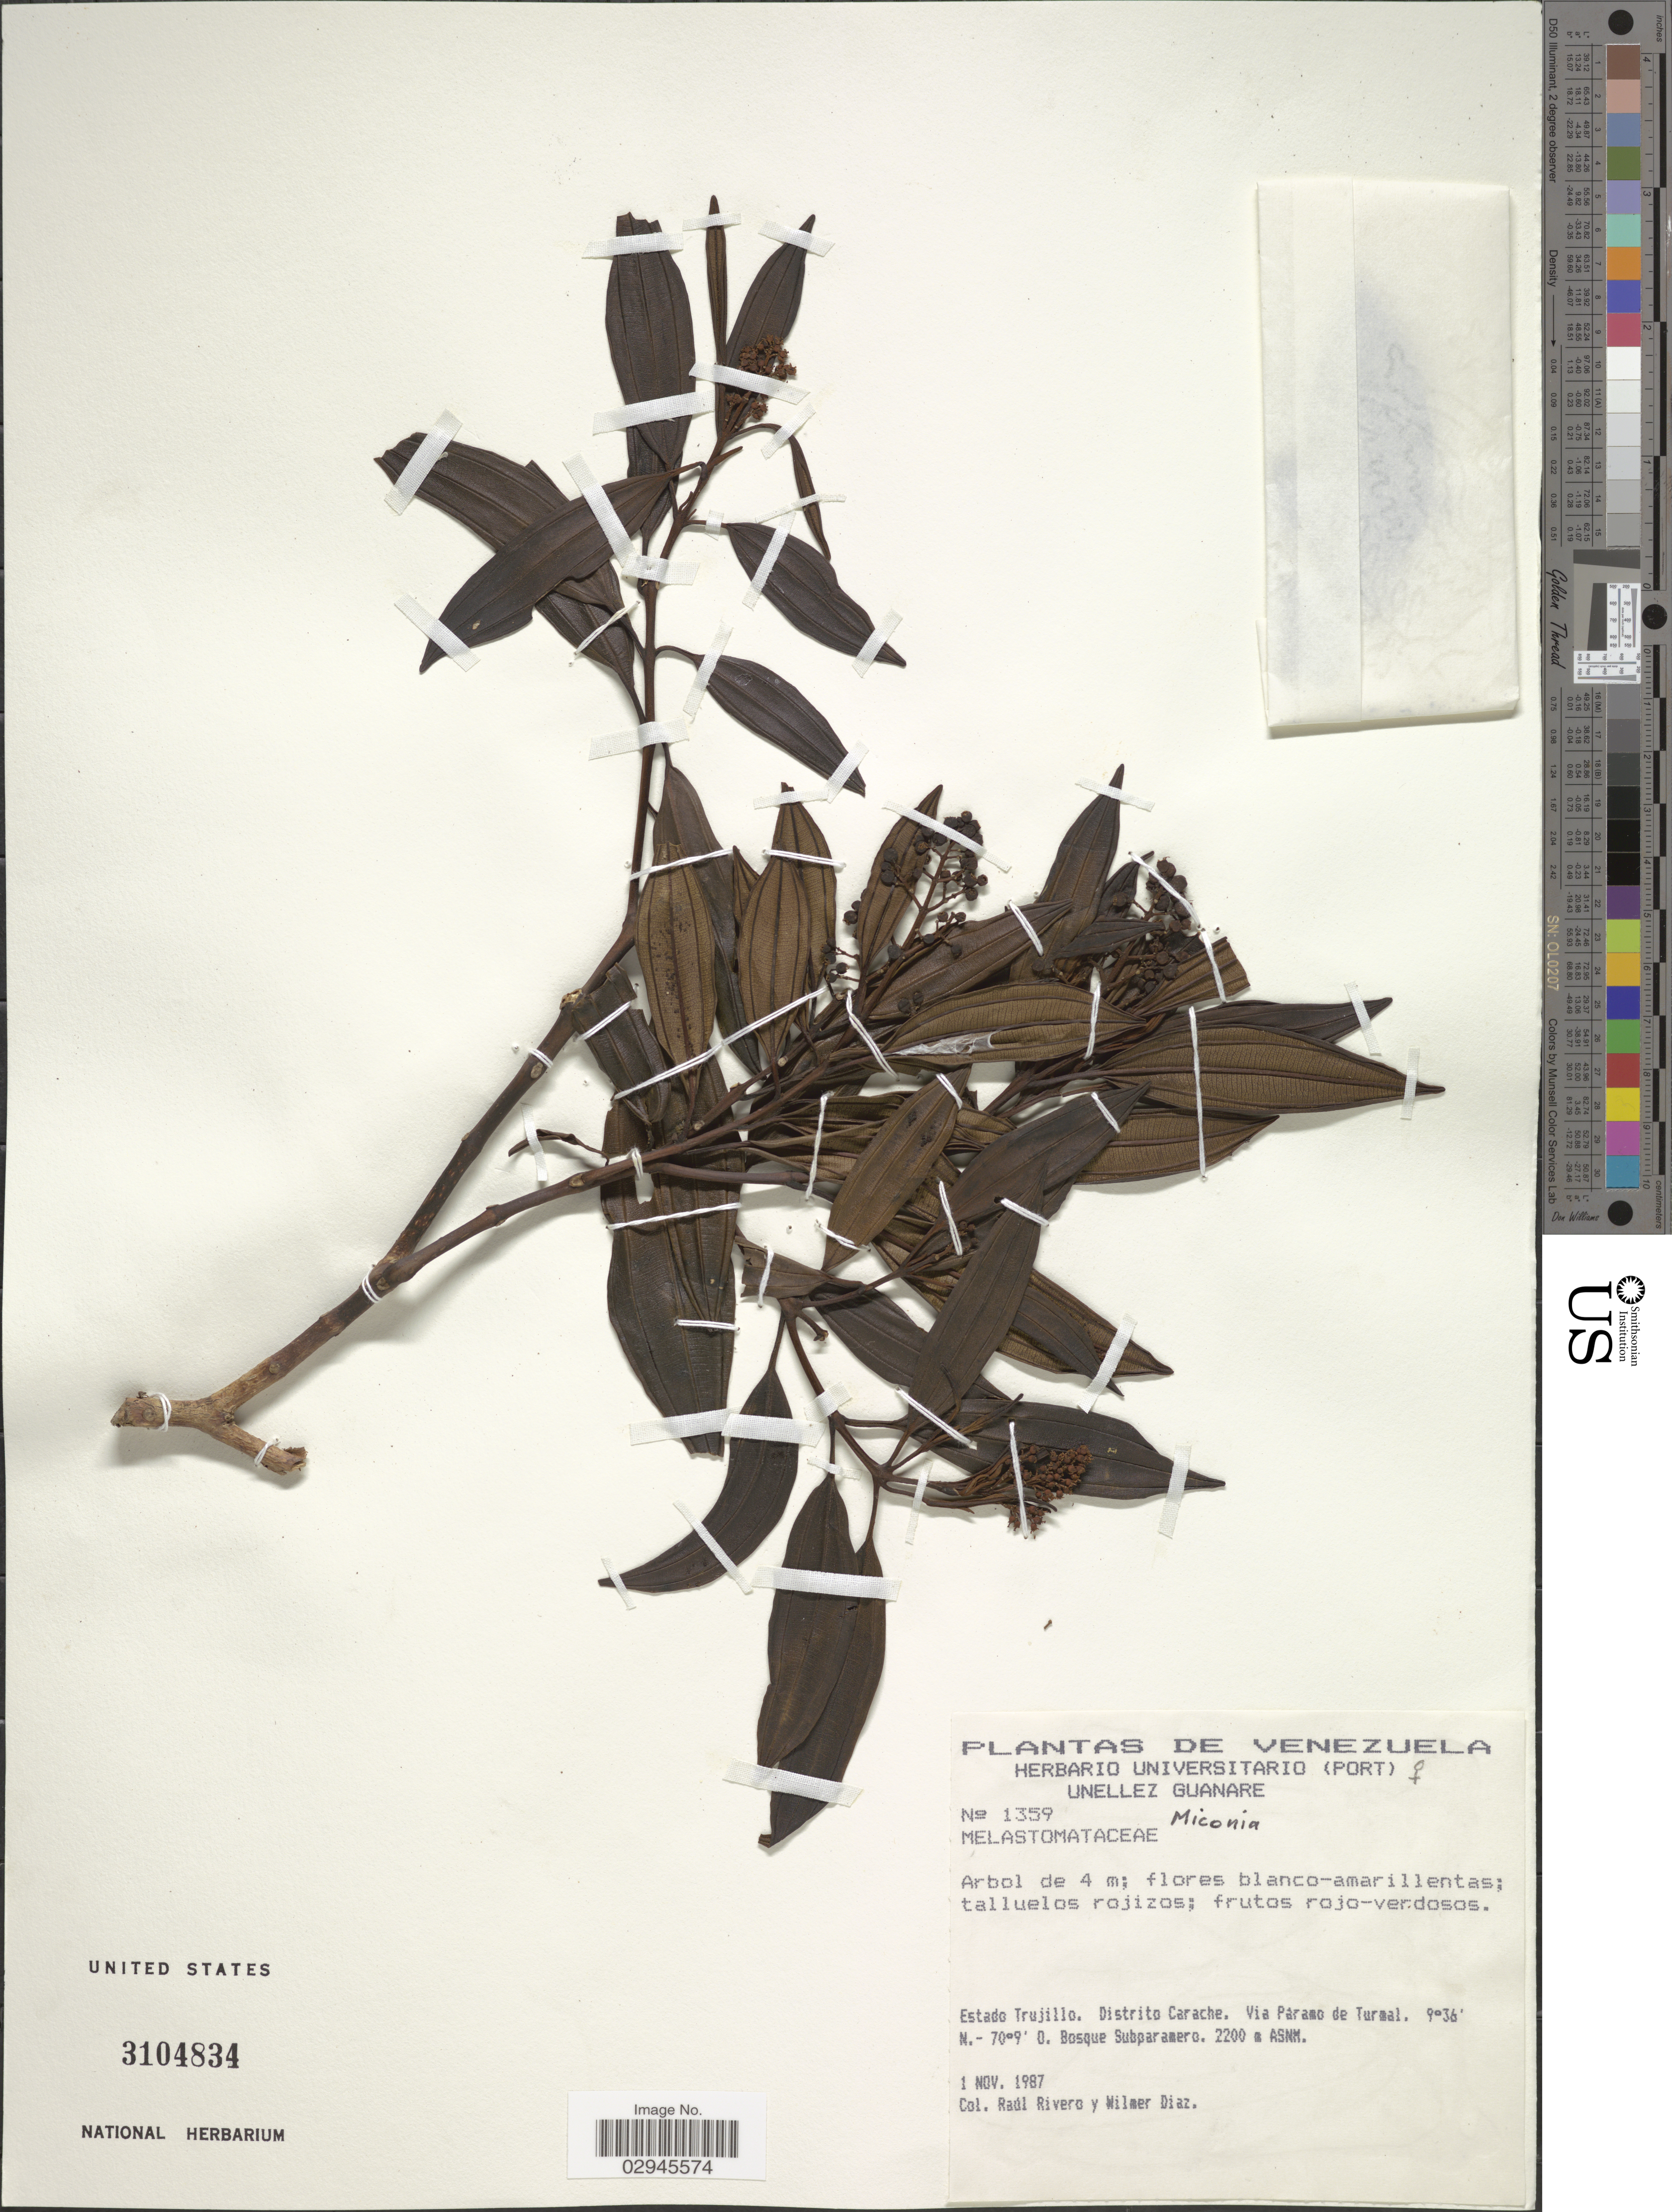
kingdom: Plantae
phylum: Tracheophyta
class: Magnoliopsida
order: Myrtales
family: Melastomataceae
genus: Miconia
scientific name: Miconia sp.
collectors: R. Rivero & W. Díaz P.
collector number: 1359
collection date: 1987-11-01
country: Venezuela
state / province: Trujillo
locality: Distrito Carache. Via Páramo de Turmal.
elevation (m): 2200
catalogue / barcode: US 3104834